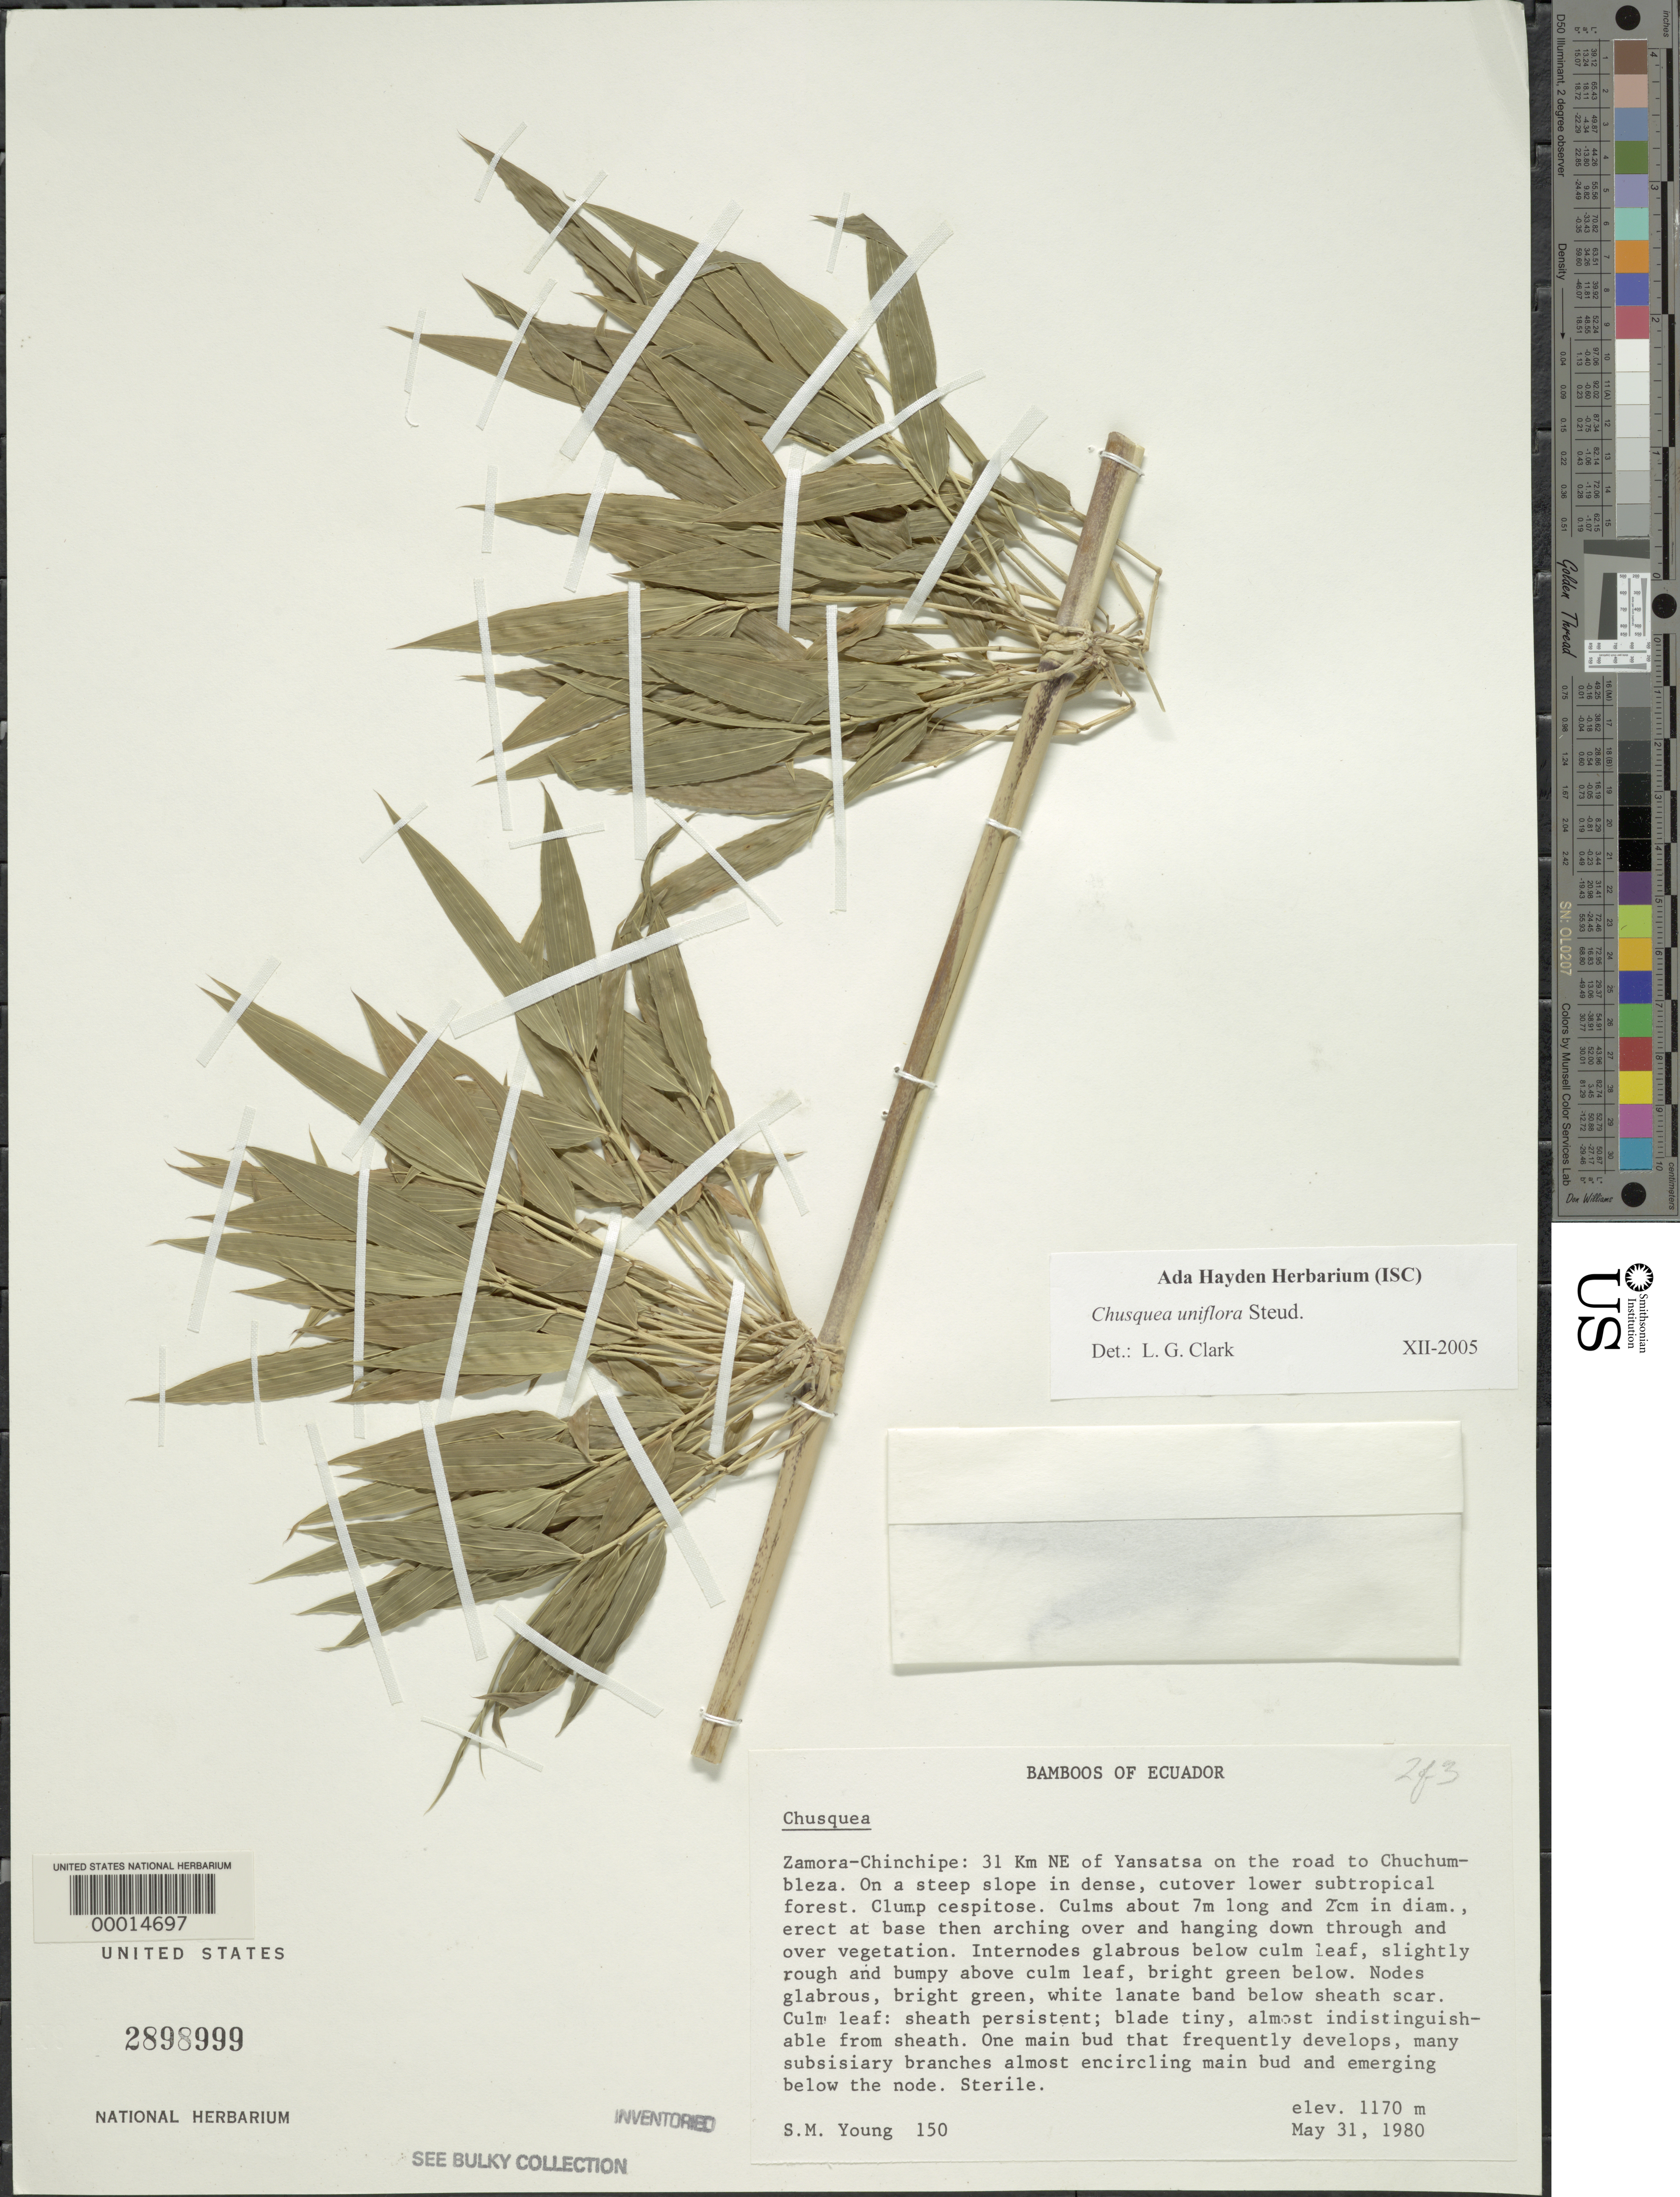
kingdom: Plantae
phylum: Tracheophyta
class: Liliopsida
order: Poales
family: Poaceae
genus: Chusquea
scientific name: Chusquea uniflora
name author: Steud.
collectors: S. Young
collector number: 150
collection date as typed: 31 May 1980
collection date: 1980-05-31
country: Ecuador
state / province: Zamora-Chinchipe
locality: Yansatsa to Chuchumbleza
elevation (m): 1170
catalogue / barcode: US 2898999